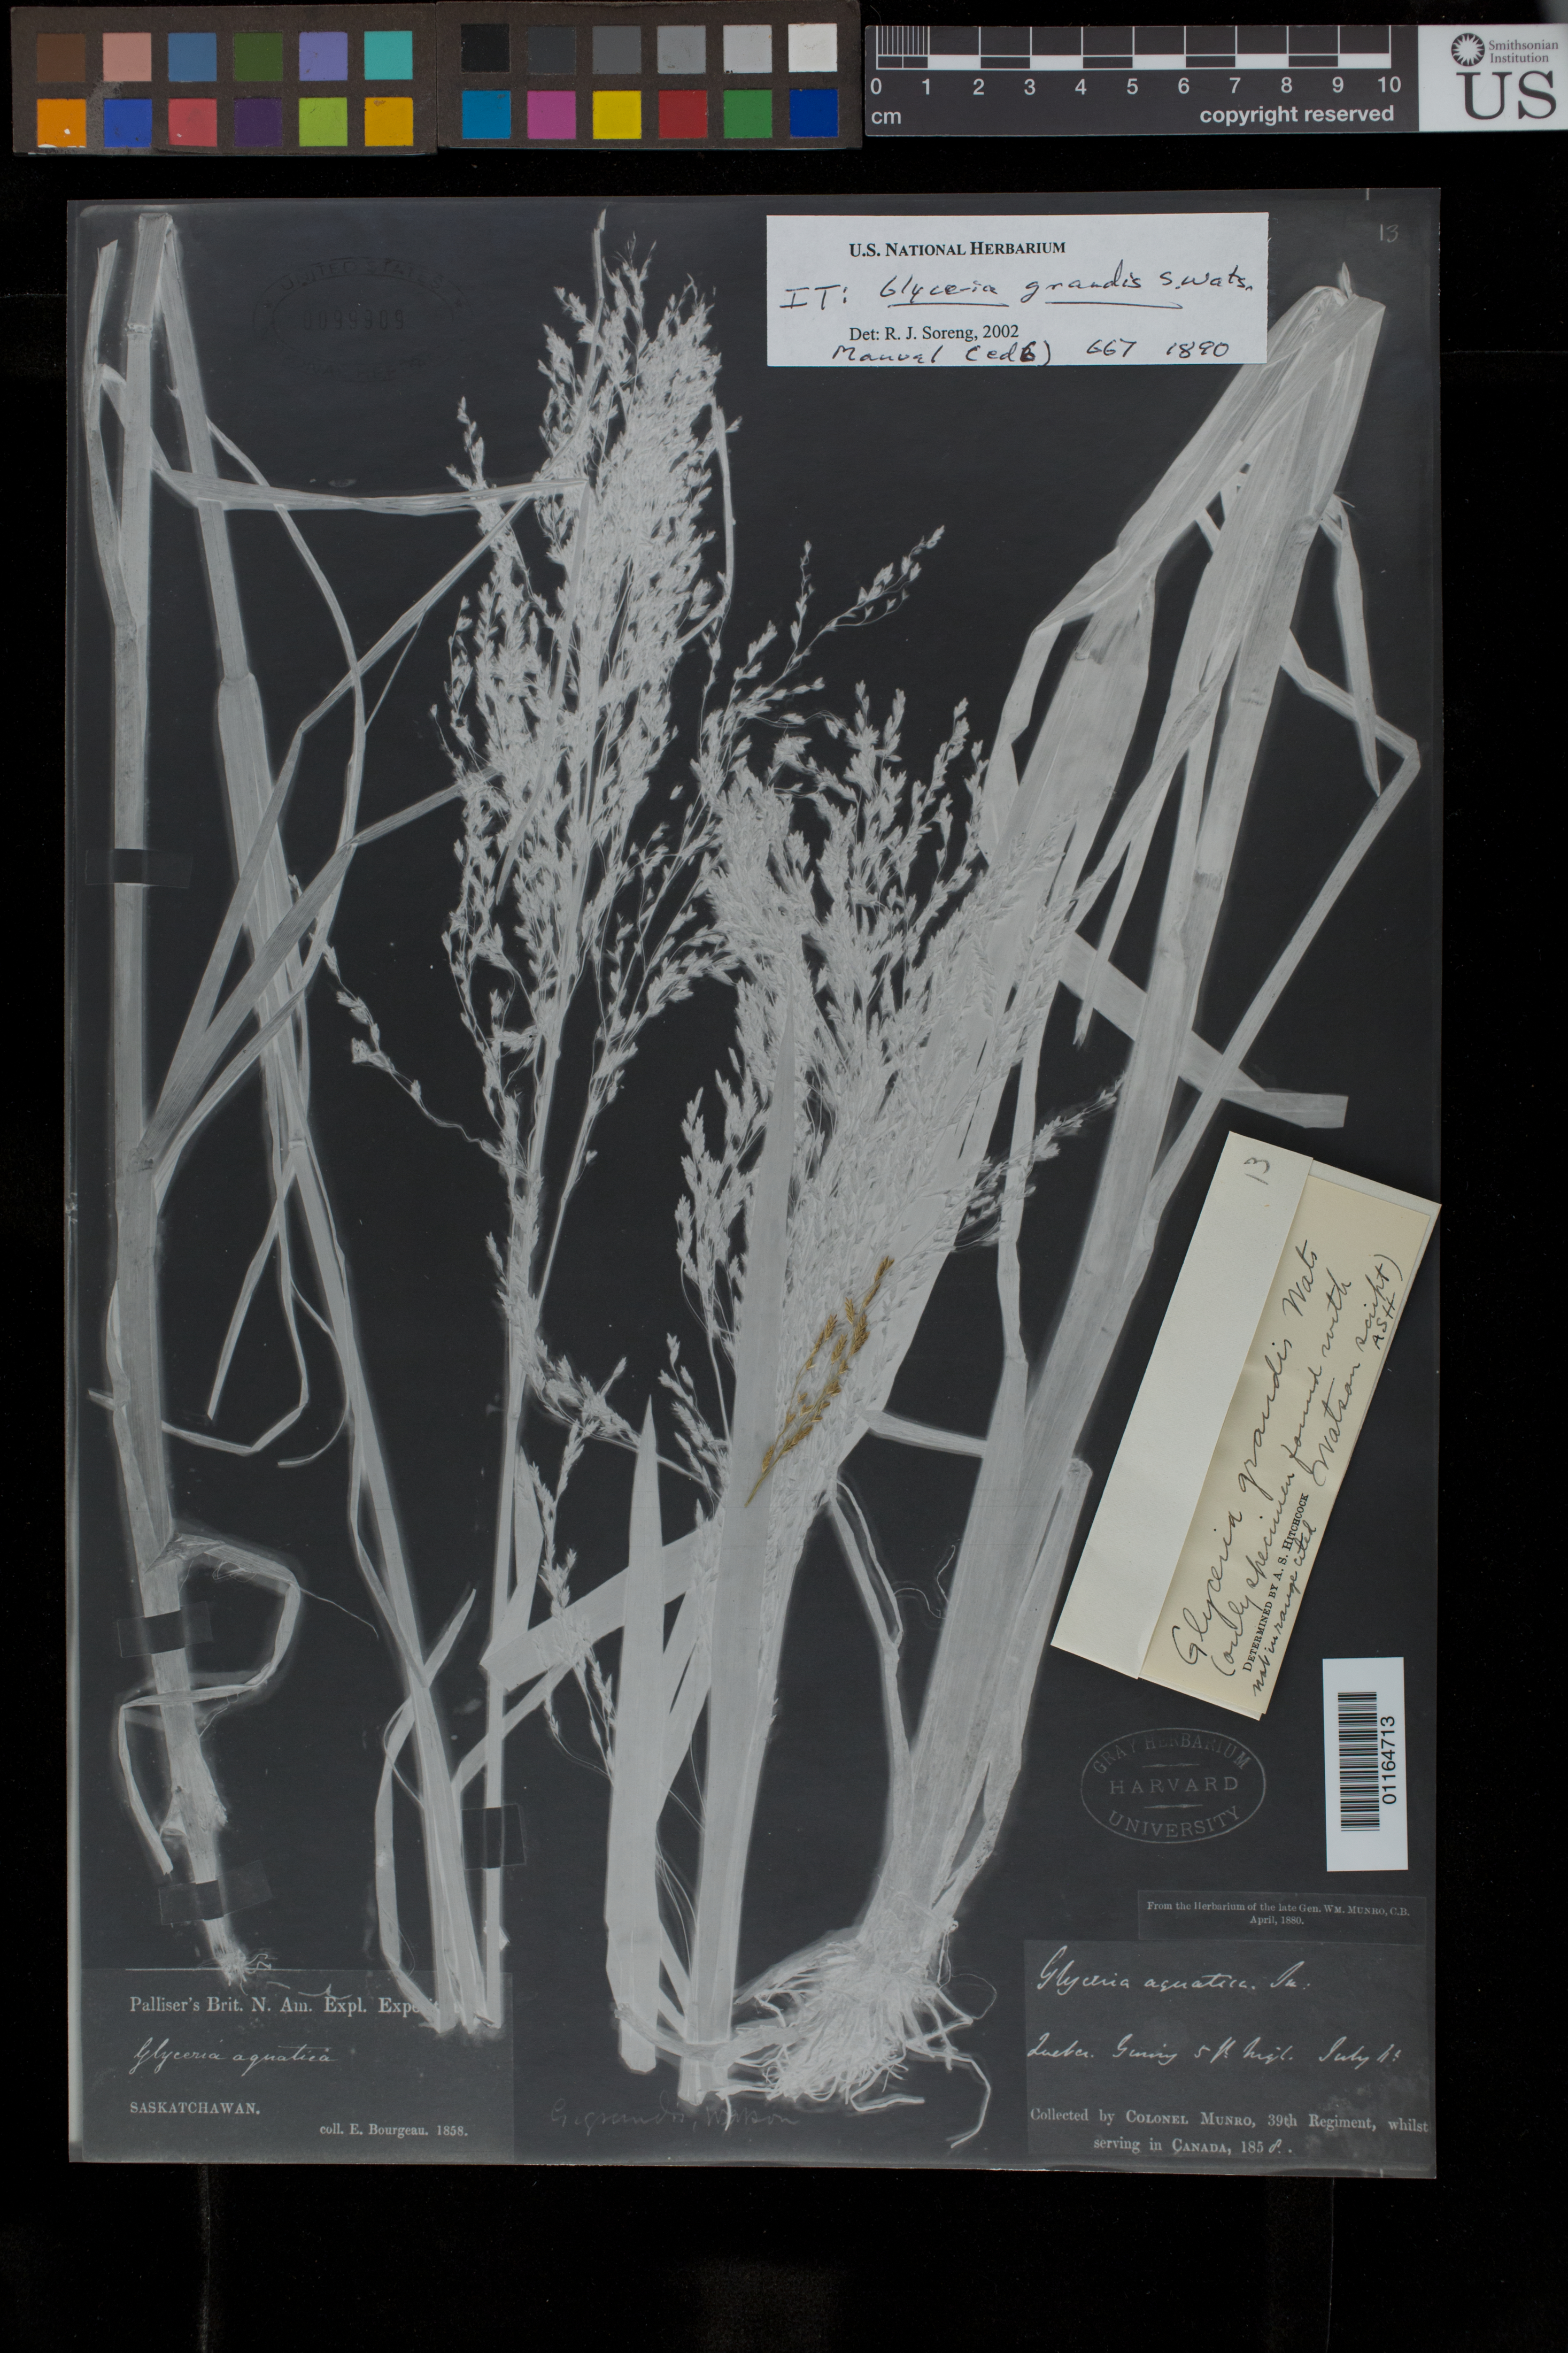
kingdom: Plantae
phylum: Tracheophyta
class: Liliopsida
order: Poales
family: Poaceae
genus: Glyceria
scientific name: Glyceria grandis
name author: S. Watson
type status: Type Collection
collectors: W. Munro & E. Bourgeau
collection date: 1858-07-11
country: Canada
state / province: Quebec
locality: second label reads Saskatchawan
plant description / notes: Photostat and fragmentary material of type specimen ex herb. Gray (GH).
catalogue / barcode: US 99909